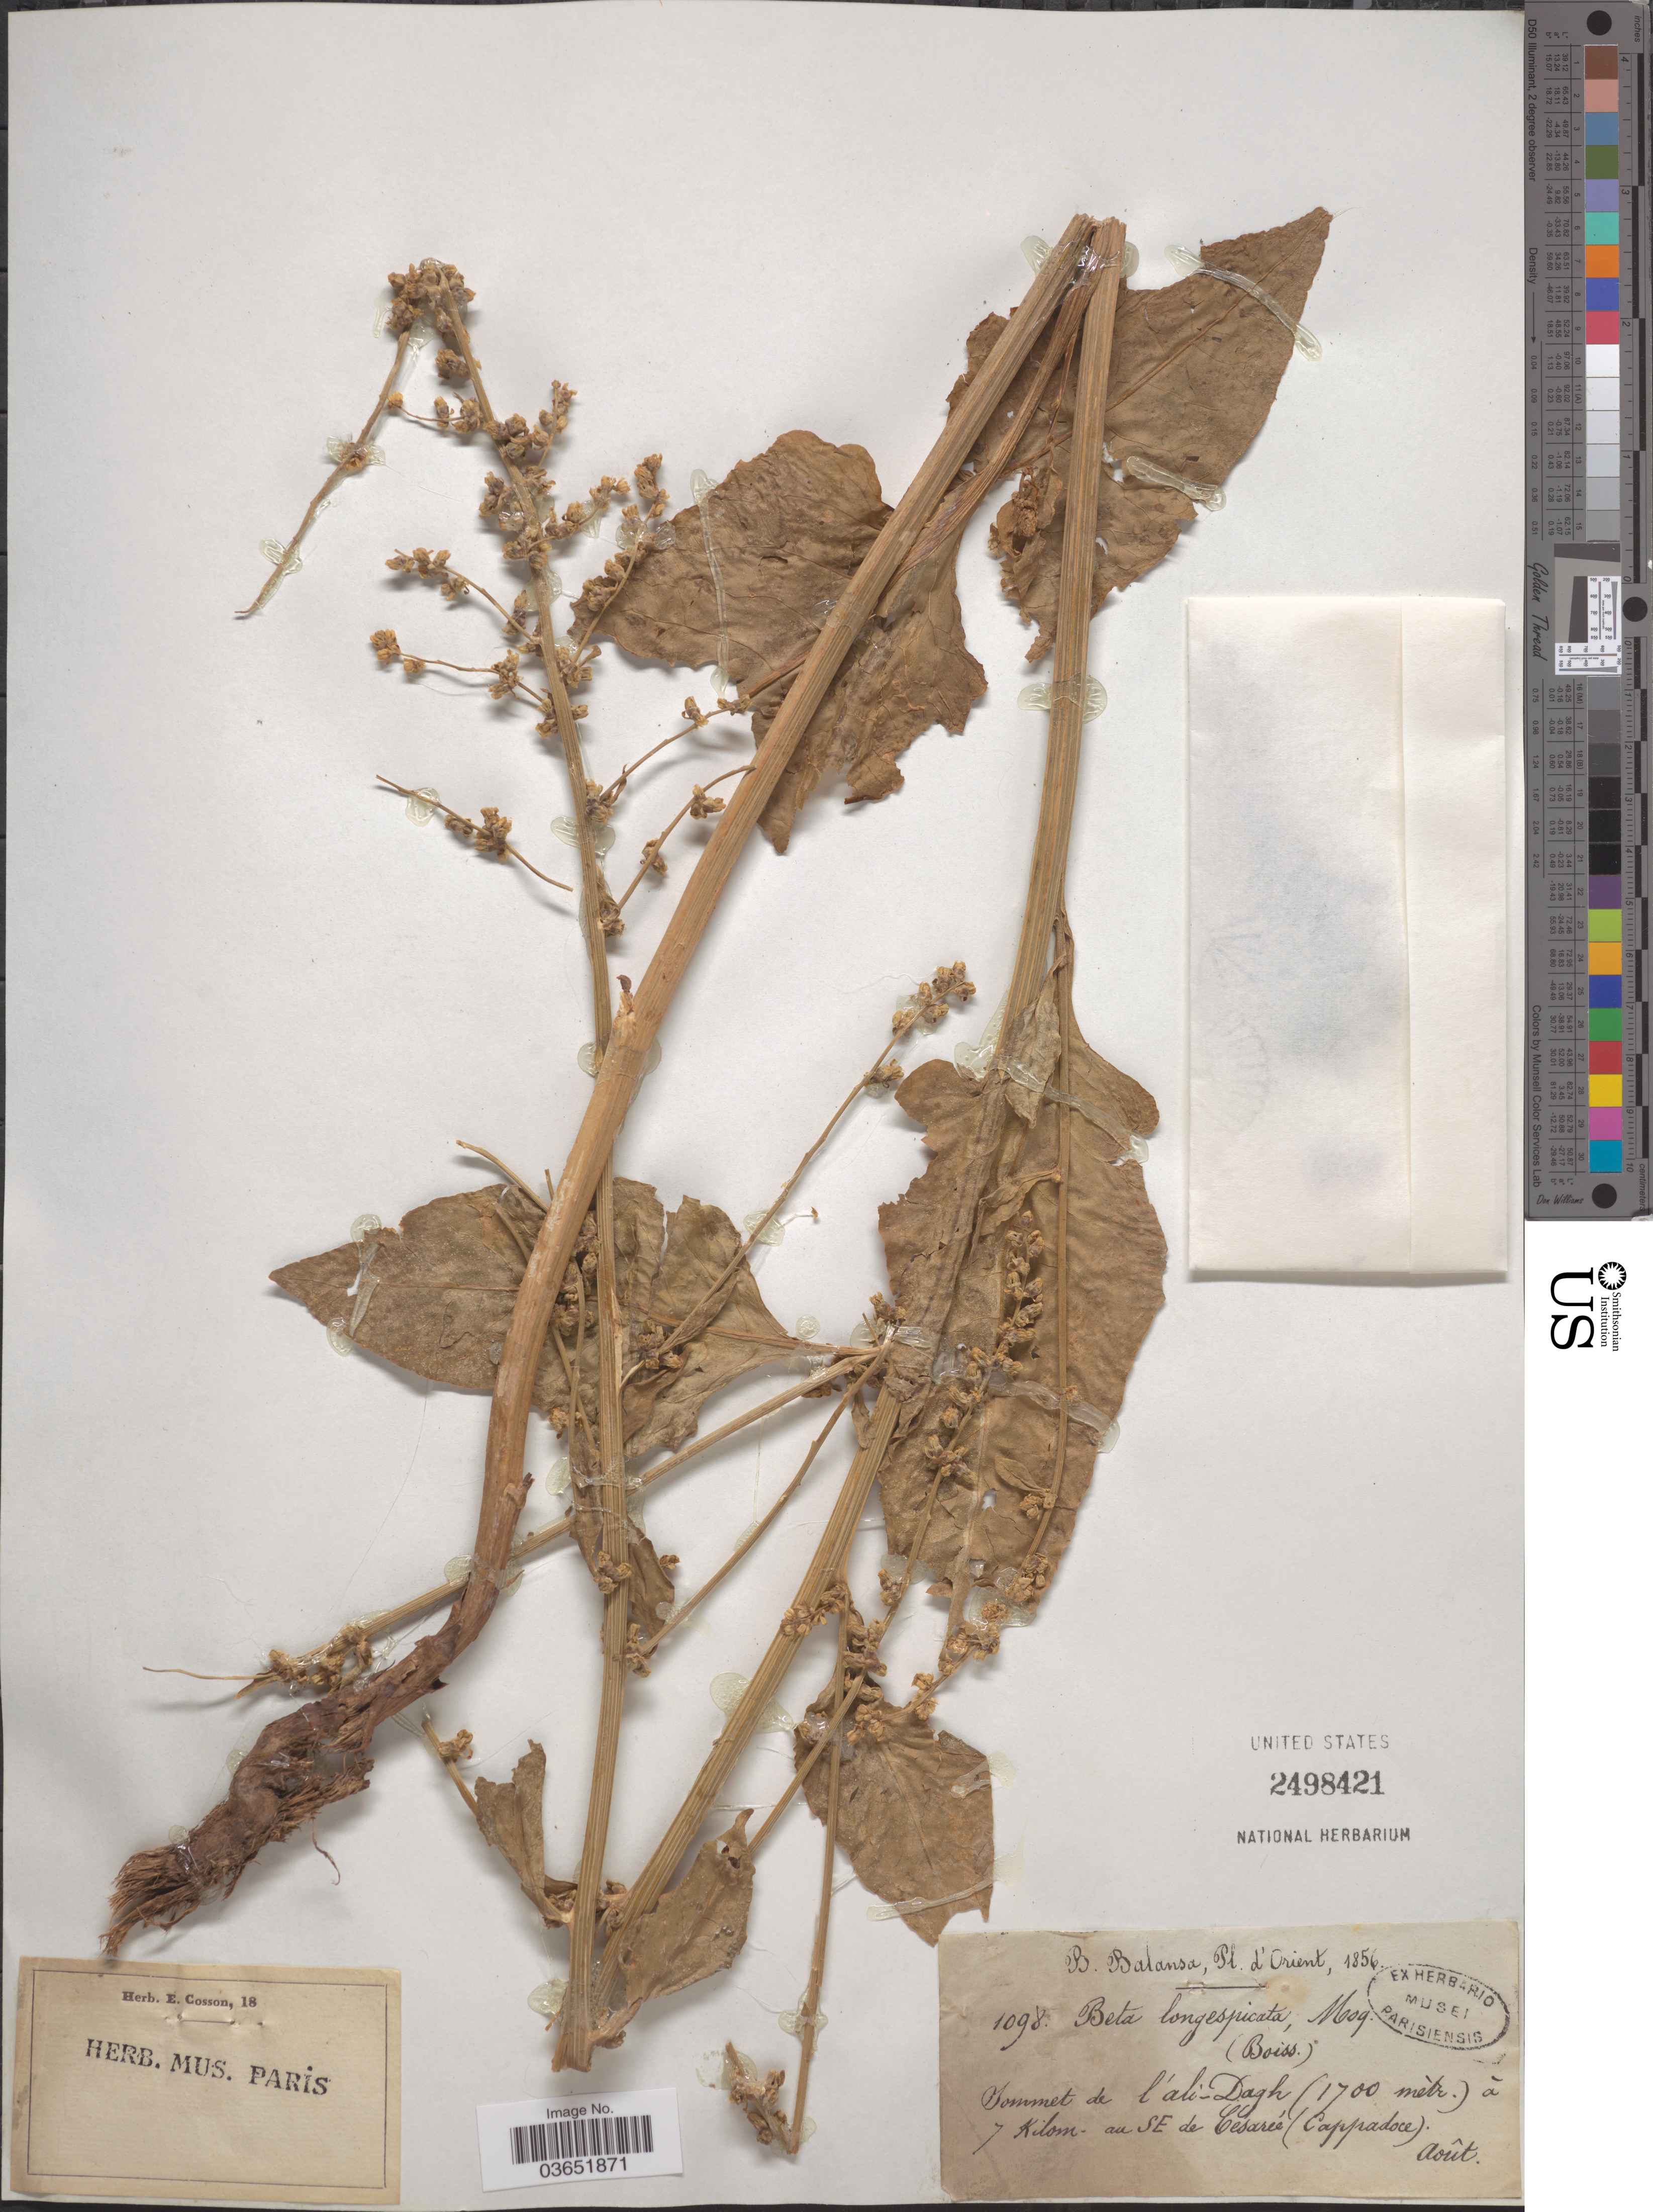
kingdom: Plantae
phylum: Tracheophyta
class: Magnoliopsida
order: Caryophyllales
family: Amaranthaceae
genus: Beta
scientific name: Beta longispicata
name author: Moq.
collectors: B. Balansa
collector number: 1098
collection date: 1856-08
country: Turkey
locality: D'Orient. Sommet de l'ali-Dagh á 7 Kilom. au SE de Cesareé (Cappadoce).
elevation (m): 1700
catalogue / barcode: US 2498421